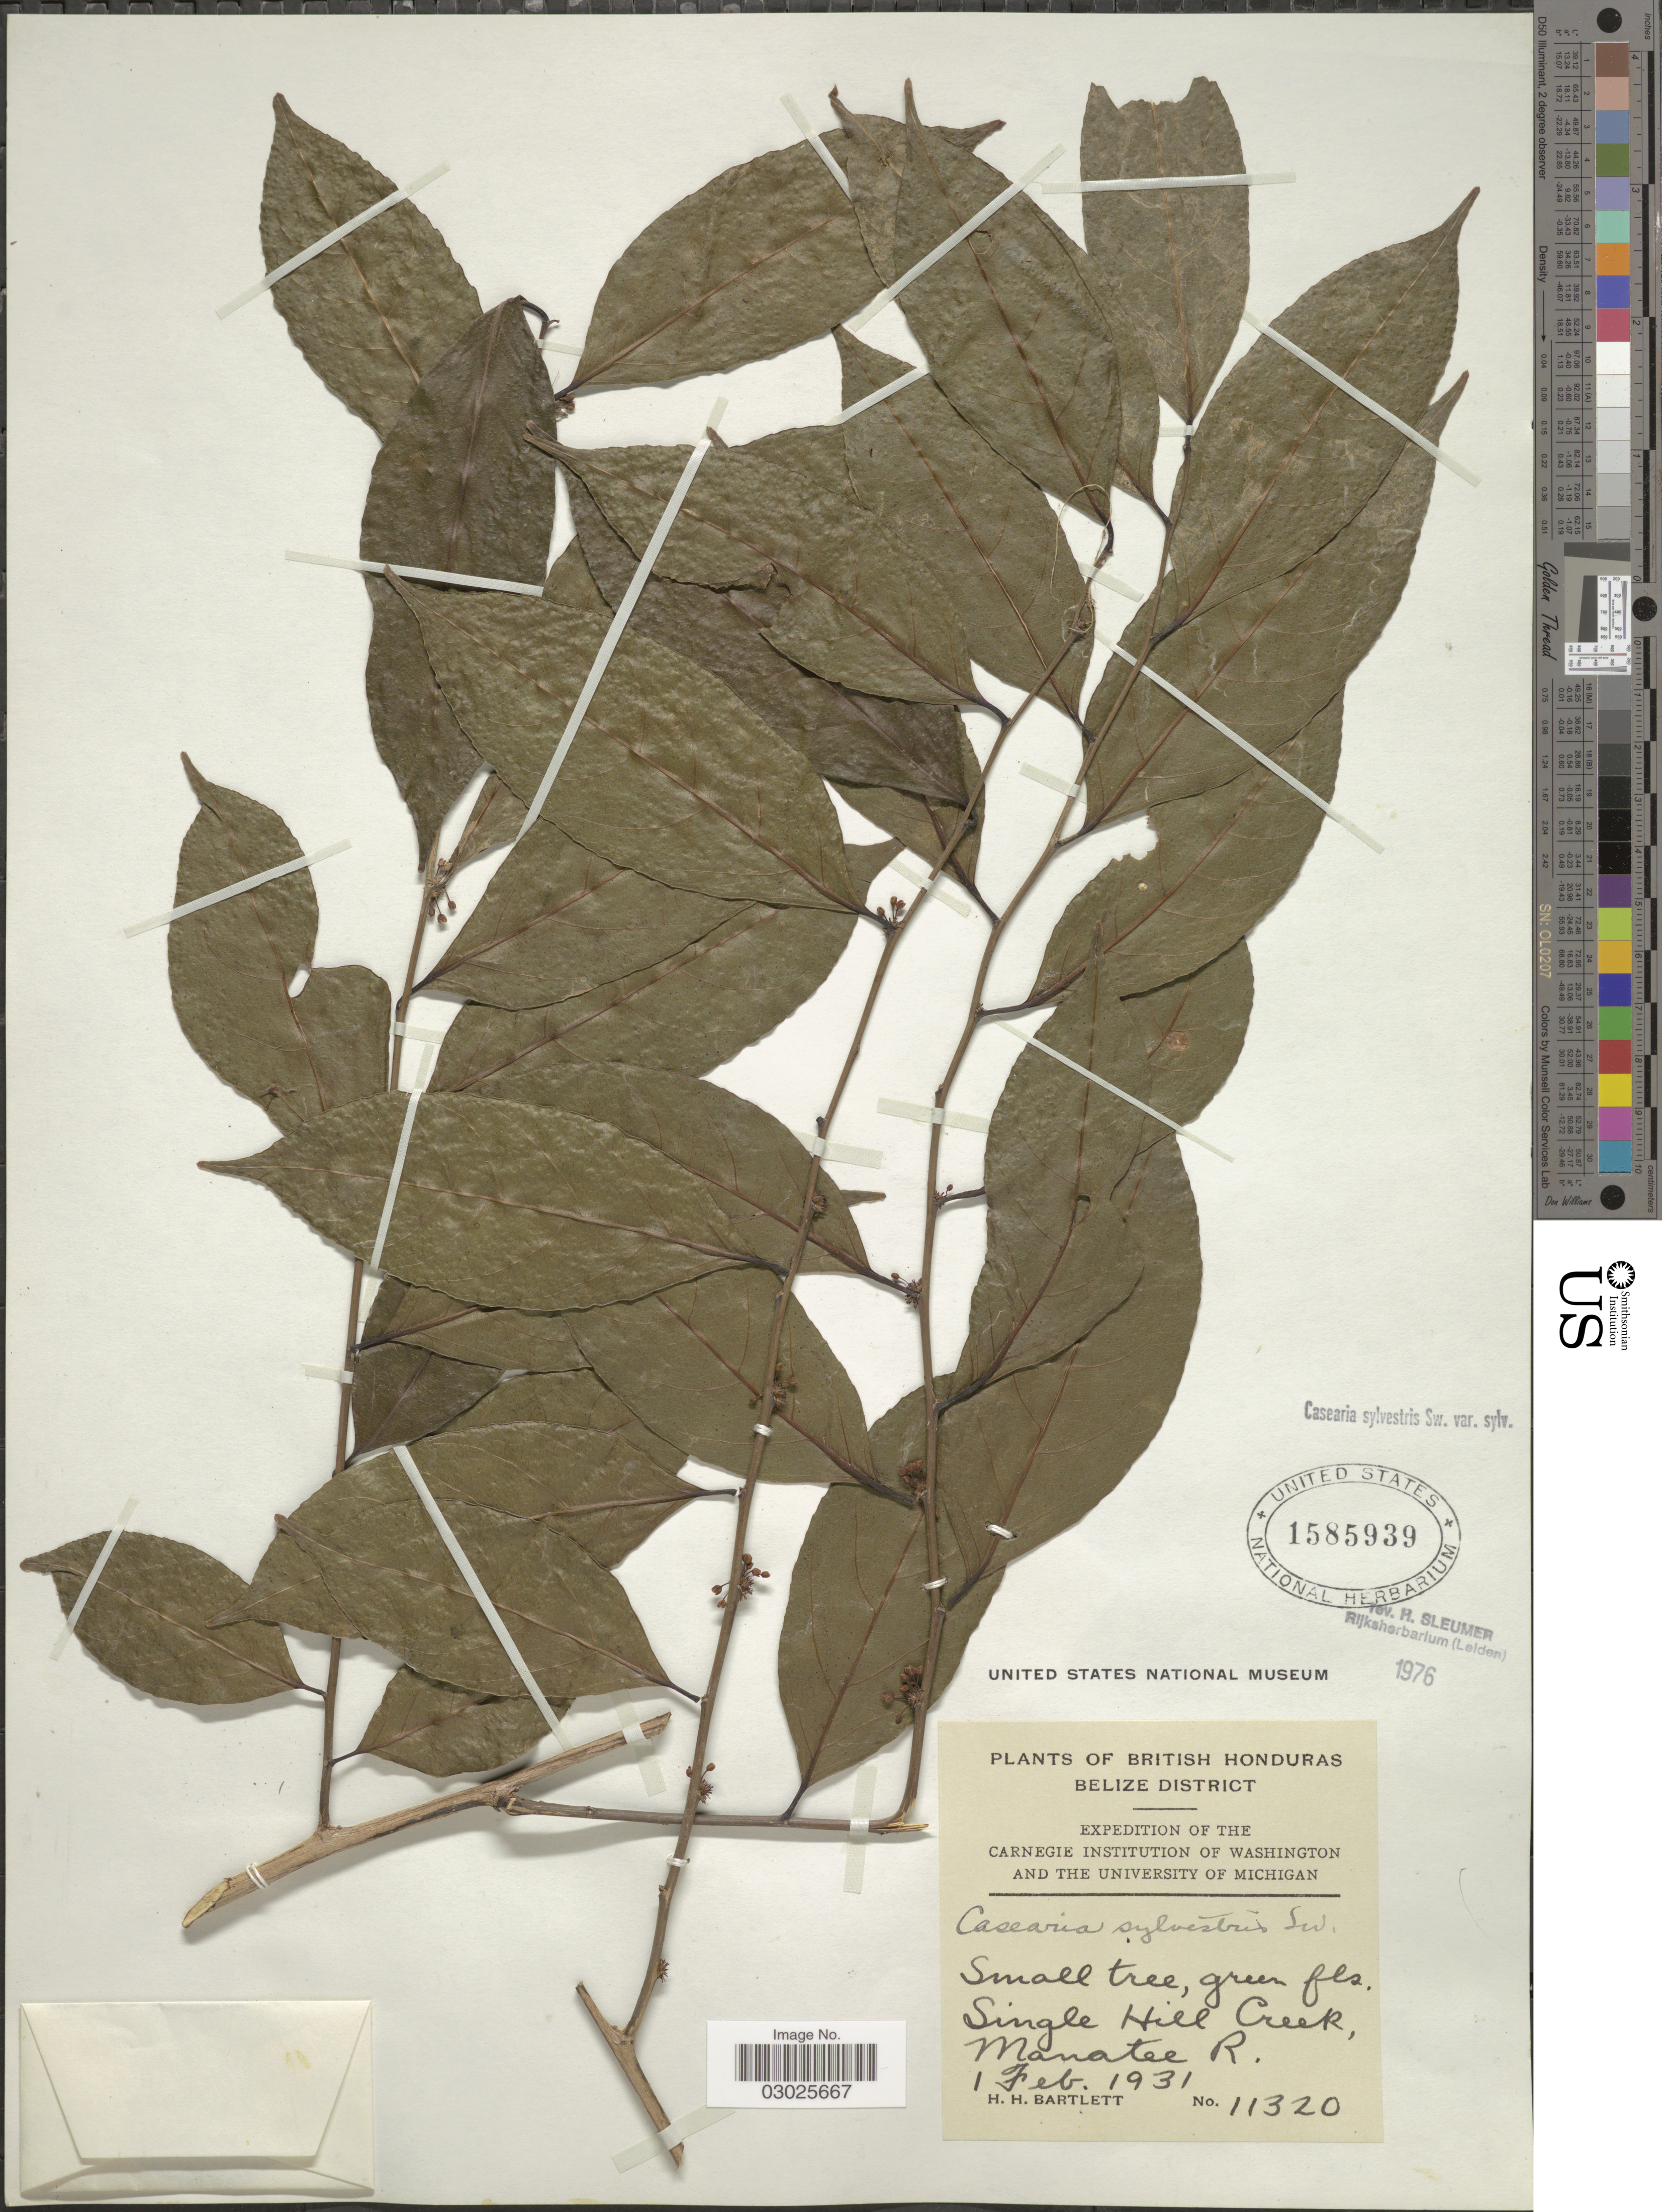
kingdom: Plantae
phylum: Tracheophyta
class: Magnoliopsida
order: Malpighiales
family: Salicaceae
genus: Casearia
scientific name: Casearia sylvestris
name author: Sw.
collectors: H. H. Bartlett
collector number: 11320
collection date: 1931-02-01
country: Belize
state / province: Belize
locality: British Honduras. Belize District. Single Hill Creek, Manatee R.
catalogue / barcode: US 1585939